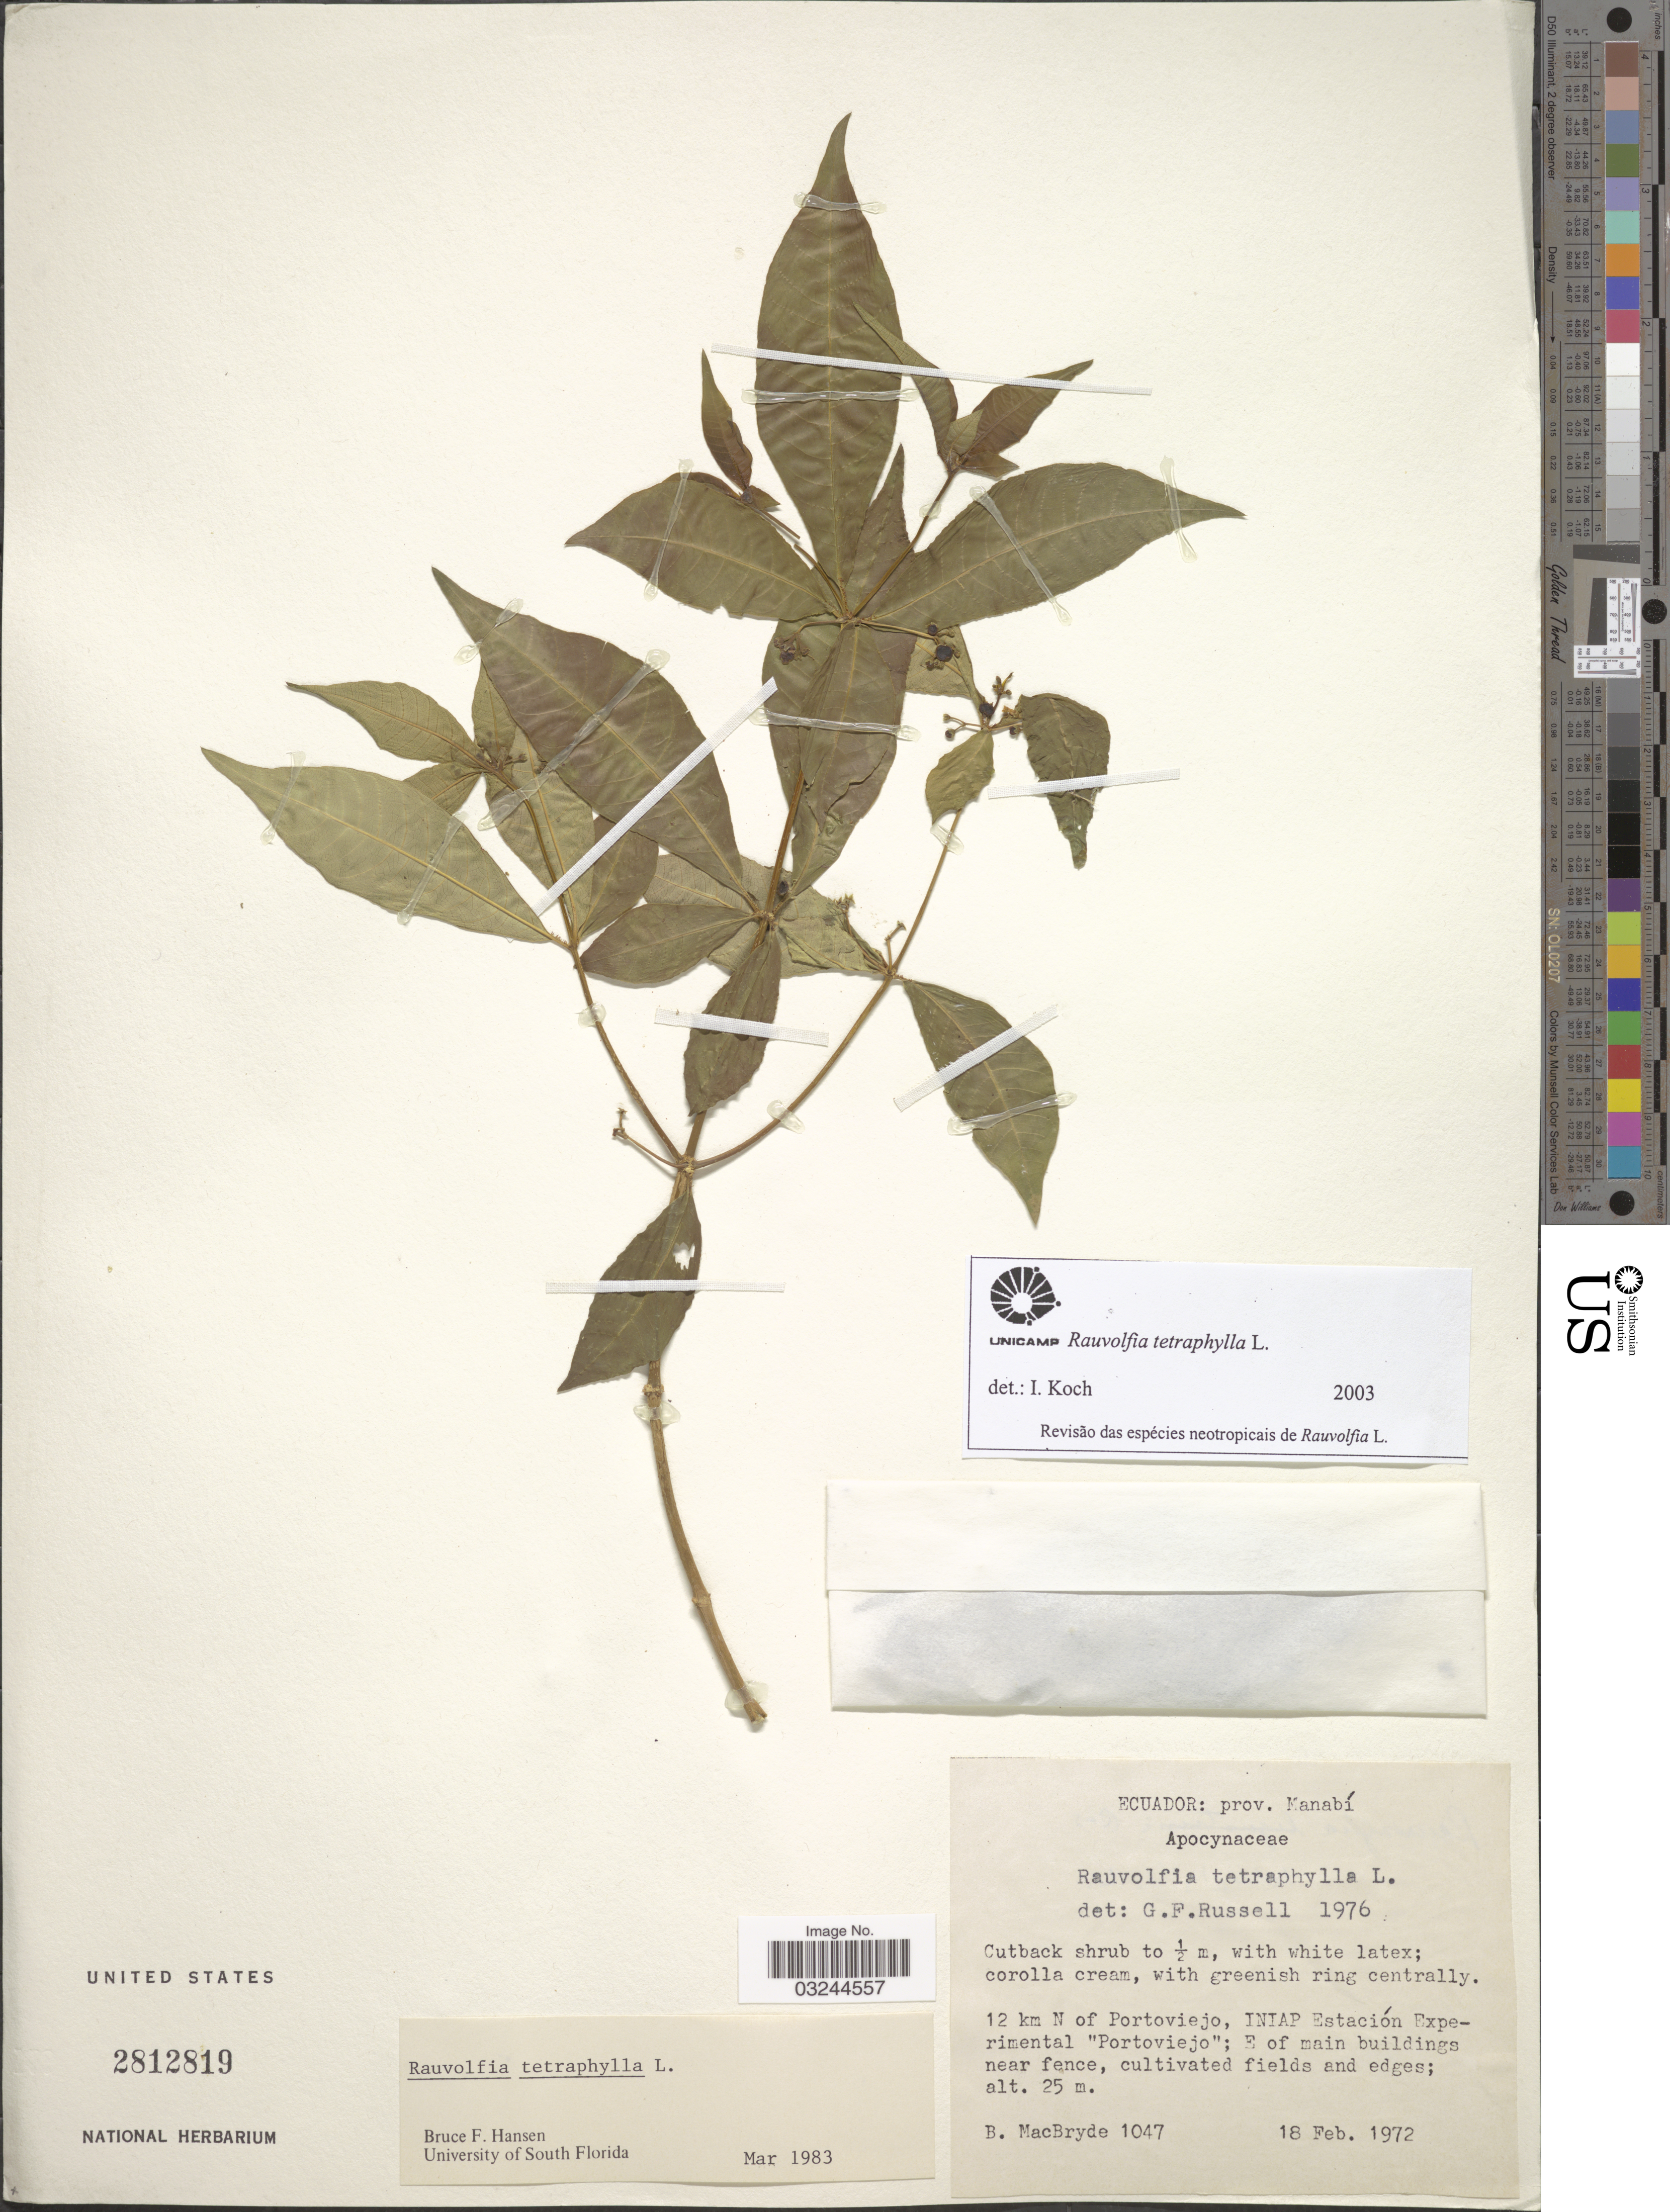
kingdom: Plantae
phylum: Tracheophyta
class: Magnoliopsida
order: Gentianales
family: Apocynaceae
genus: Rauvolfia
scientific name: Rauvolfia tetraphylla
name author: L.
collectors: B. MacBryde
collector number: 1047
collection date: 1972-02-18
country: Ecuador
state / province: Manabí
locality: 12 km N of Portoviejo, INIAP Estación Experimental "Portoviejo"; E of main buildings near fence.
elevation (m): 25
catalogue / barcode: US 2812819